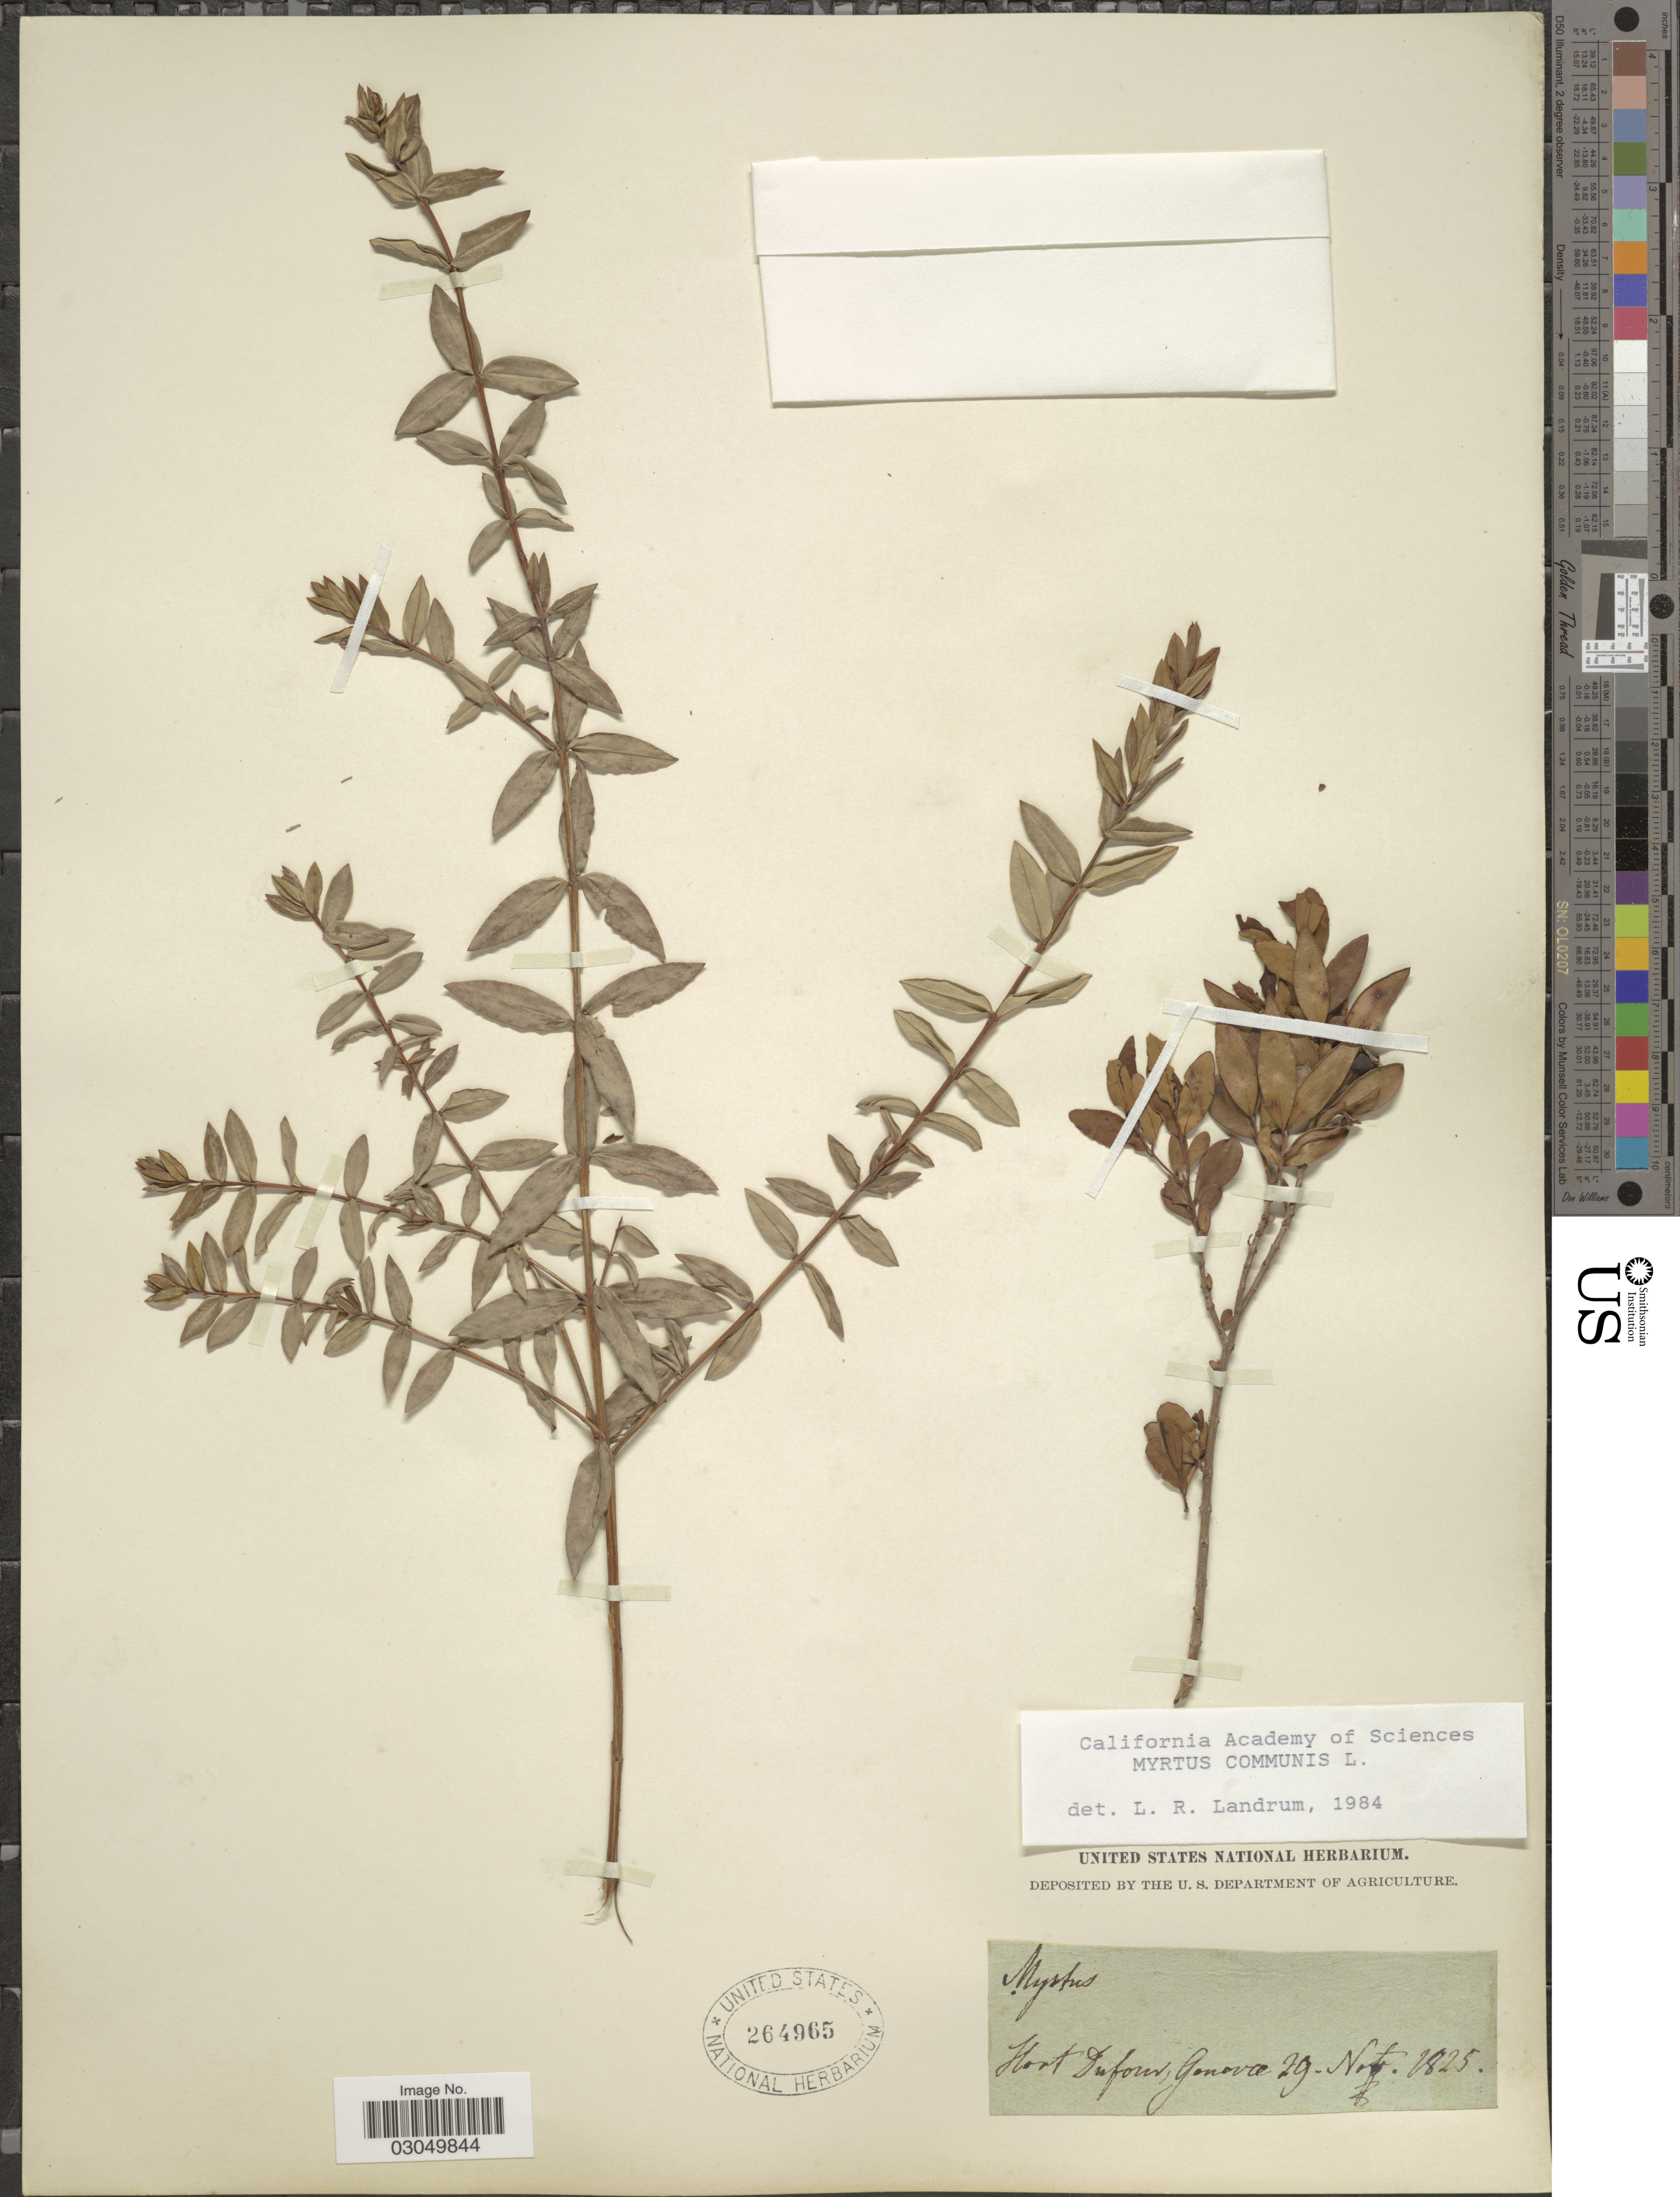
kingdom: Plantae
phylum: Tracheophyta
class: Magnoliopsida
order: Myrtales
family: Myrtaceae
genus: Myrtus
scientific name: Myrtus communis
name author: L.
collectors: ex herb. United States National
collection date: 1825-11-29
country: Switzerland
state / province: Genève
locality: Hort Dufour. Geneva.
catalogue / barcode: US 264965